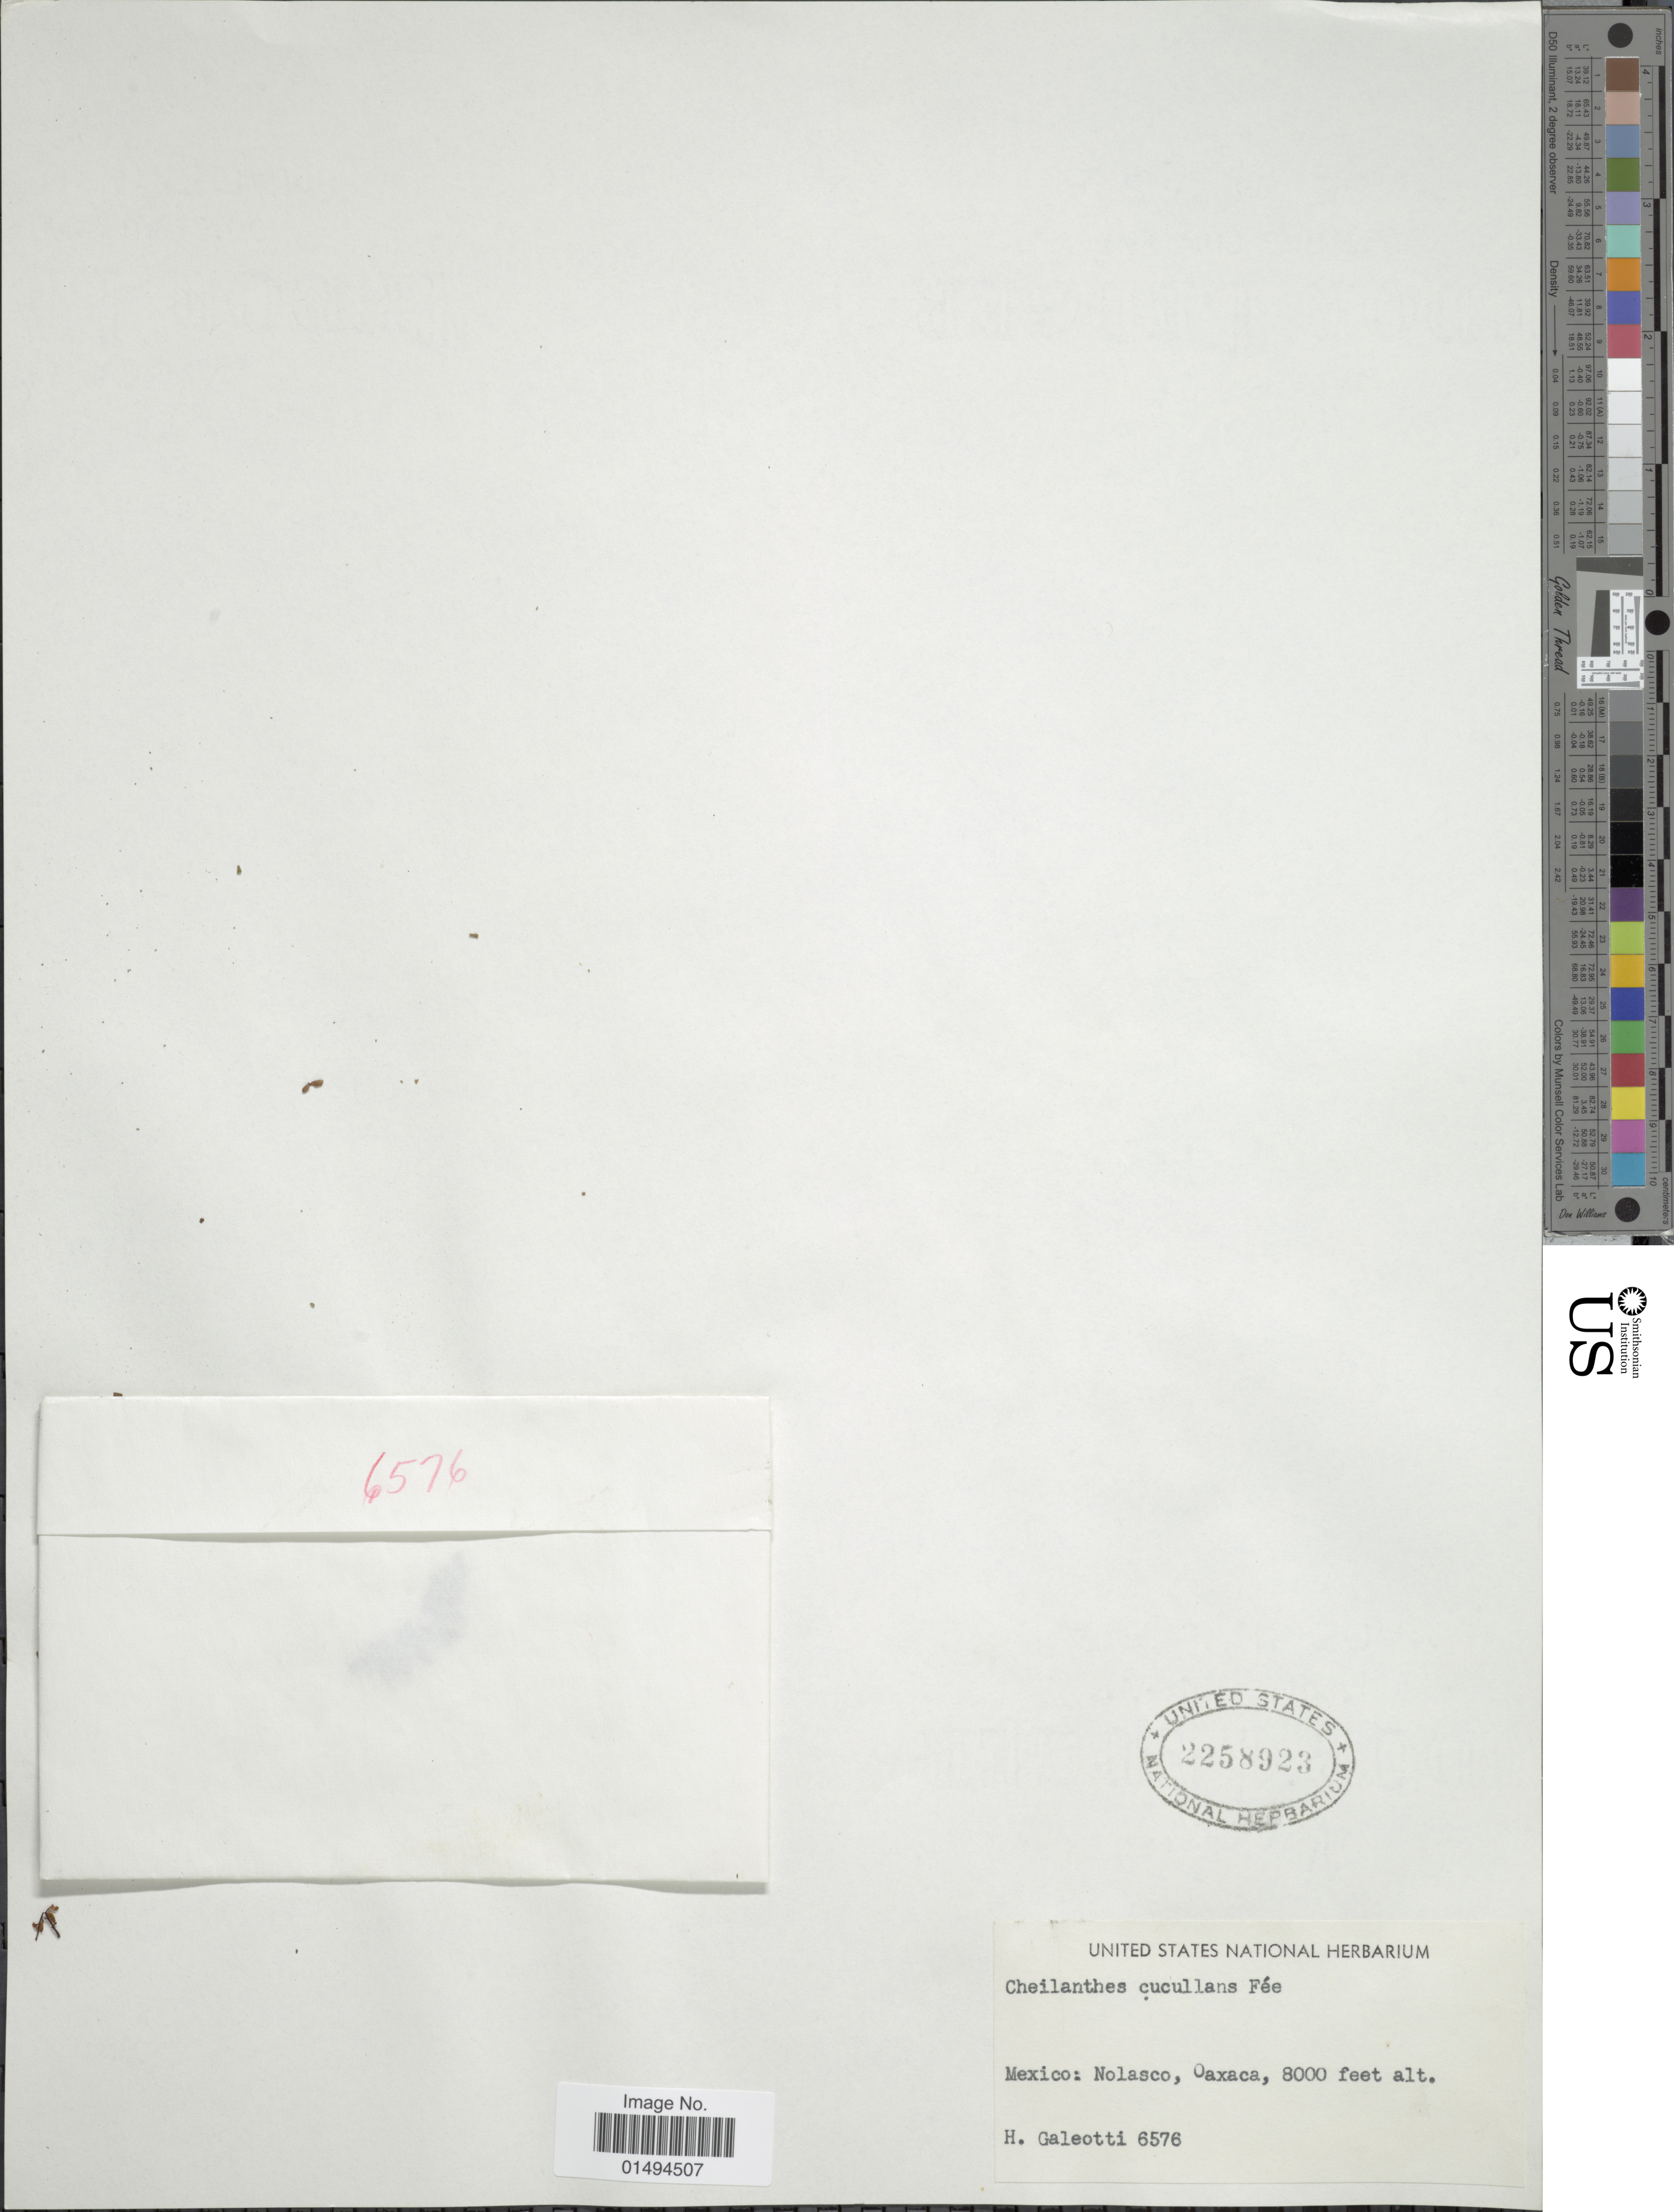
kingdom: Plantae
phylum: Tracheophyta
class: Polypodiopsida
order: Polypodiales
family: Pteridaceae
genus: Myriopteris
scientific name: Myriopteris cucullans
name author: (Fée) Grusz & Windham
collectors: H. G. Galeotti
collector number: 6576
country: Mexico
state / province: Oaxaca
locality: Nolasco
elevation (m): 2438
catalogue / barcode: US 2258923